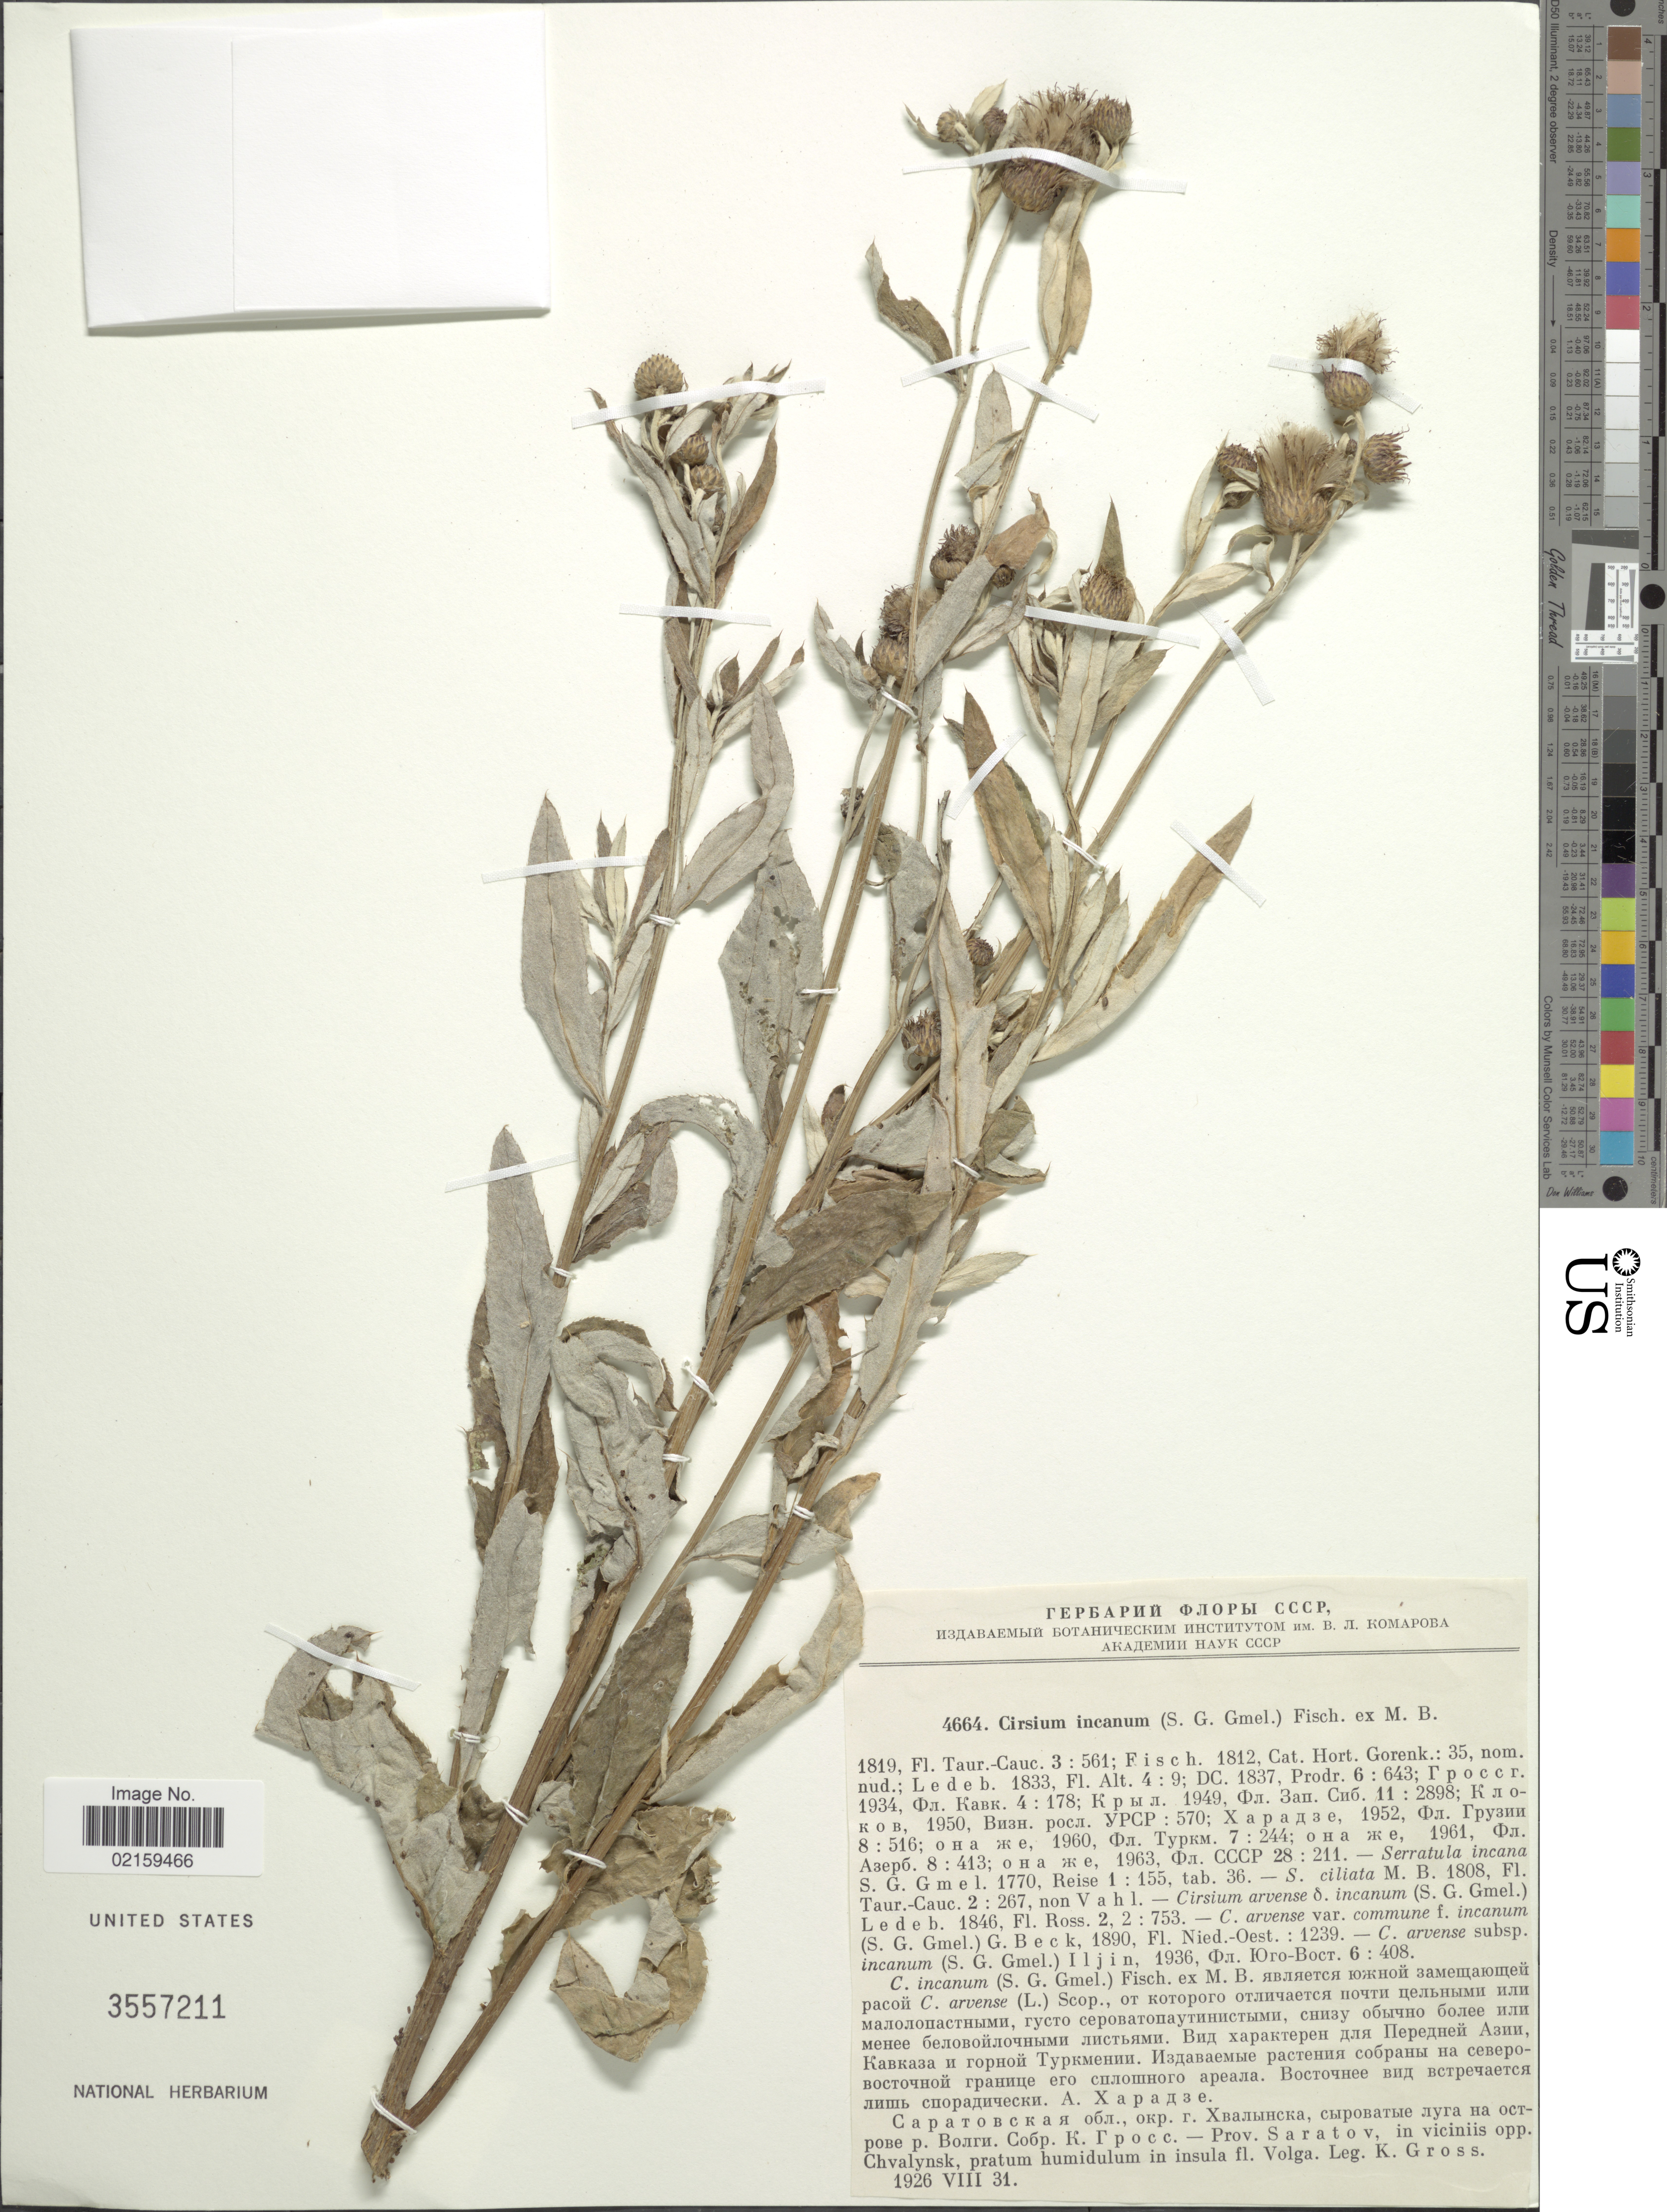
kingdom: Plantae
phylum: Tracheophyta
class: Magnoliopsida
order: Asterales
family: Asteraceae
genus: Cirsium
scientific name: Cirsium arvense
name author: (L.) Scop.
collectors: K. Gross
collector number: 4664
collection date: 1926-08-31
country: Russian Federation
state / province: Saratov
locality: Prov. Saratov, in viciniis opp. Chvalynsk, pratum humidulum in insula fl. Volga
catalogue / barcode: US 3557211